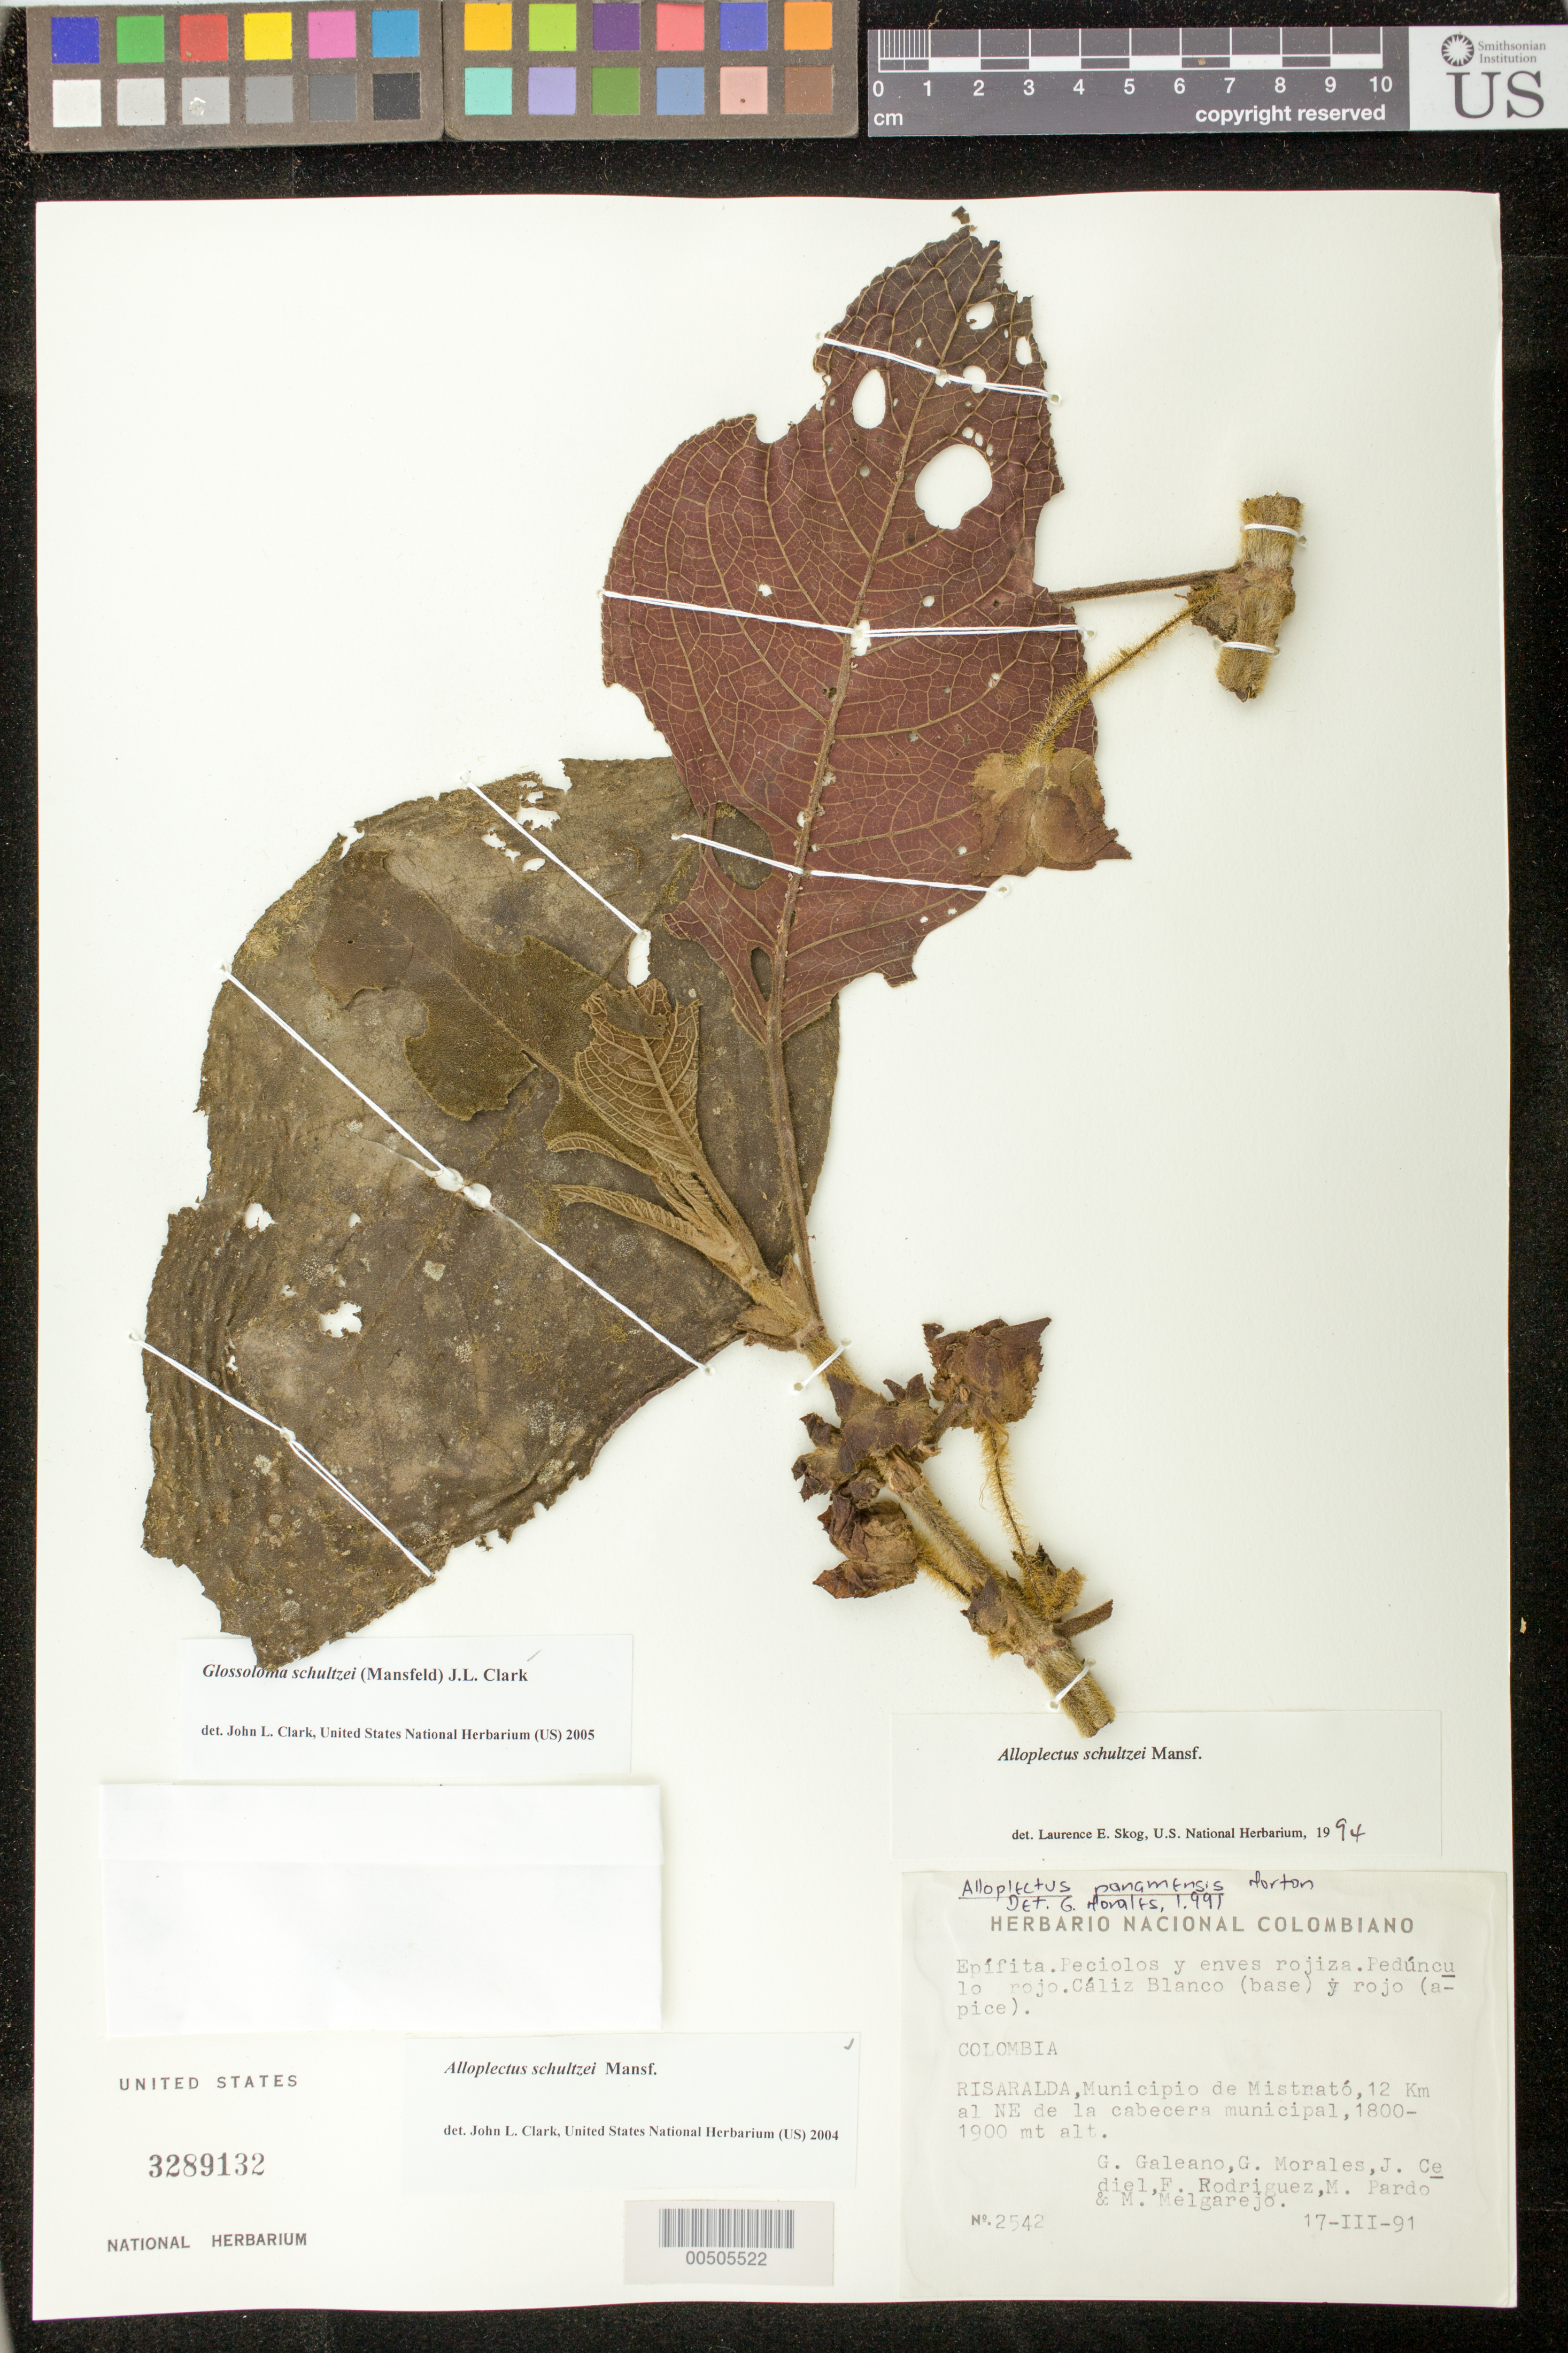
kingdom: Plantae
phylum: Tracheophyta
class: Magnoliopsida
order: Lamiales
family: Gesneriaceae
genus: Glossoloma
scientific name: Glossoloma schultzei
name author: (Mansf.) J.L. Clark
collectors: G. A. Galeano, G. Morales, J. Cediel, F. Rodriguez, M. Pardo & M. Melgarejo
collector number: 2542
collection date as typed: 17 Mar 1991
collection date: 1991-03-17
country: Colombia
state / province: Risaralda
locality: Mpio. de Mistrató, 12 km al NE de la cabecera municipal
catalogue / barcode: US 3289132